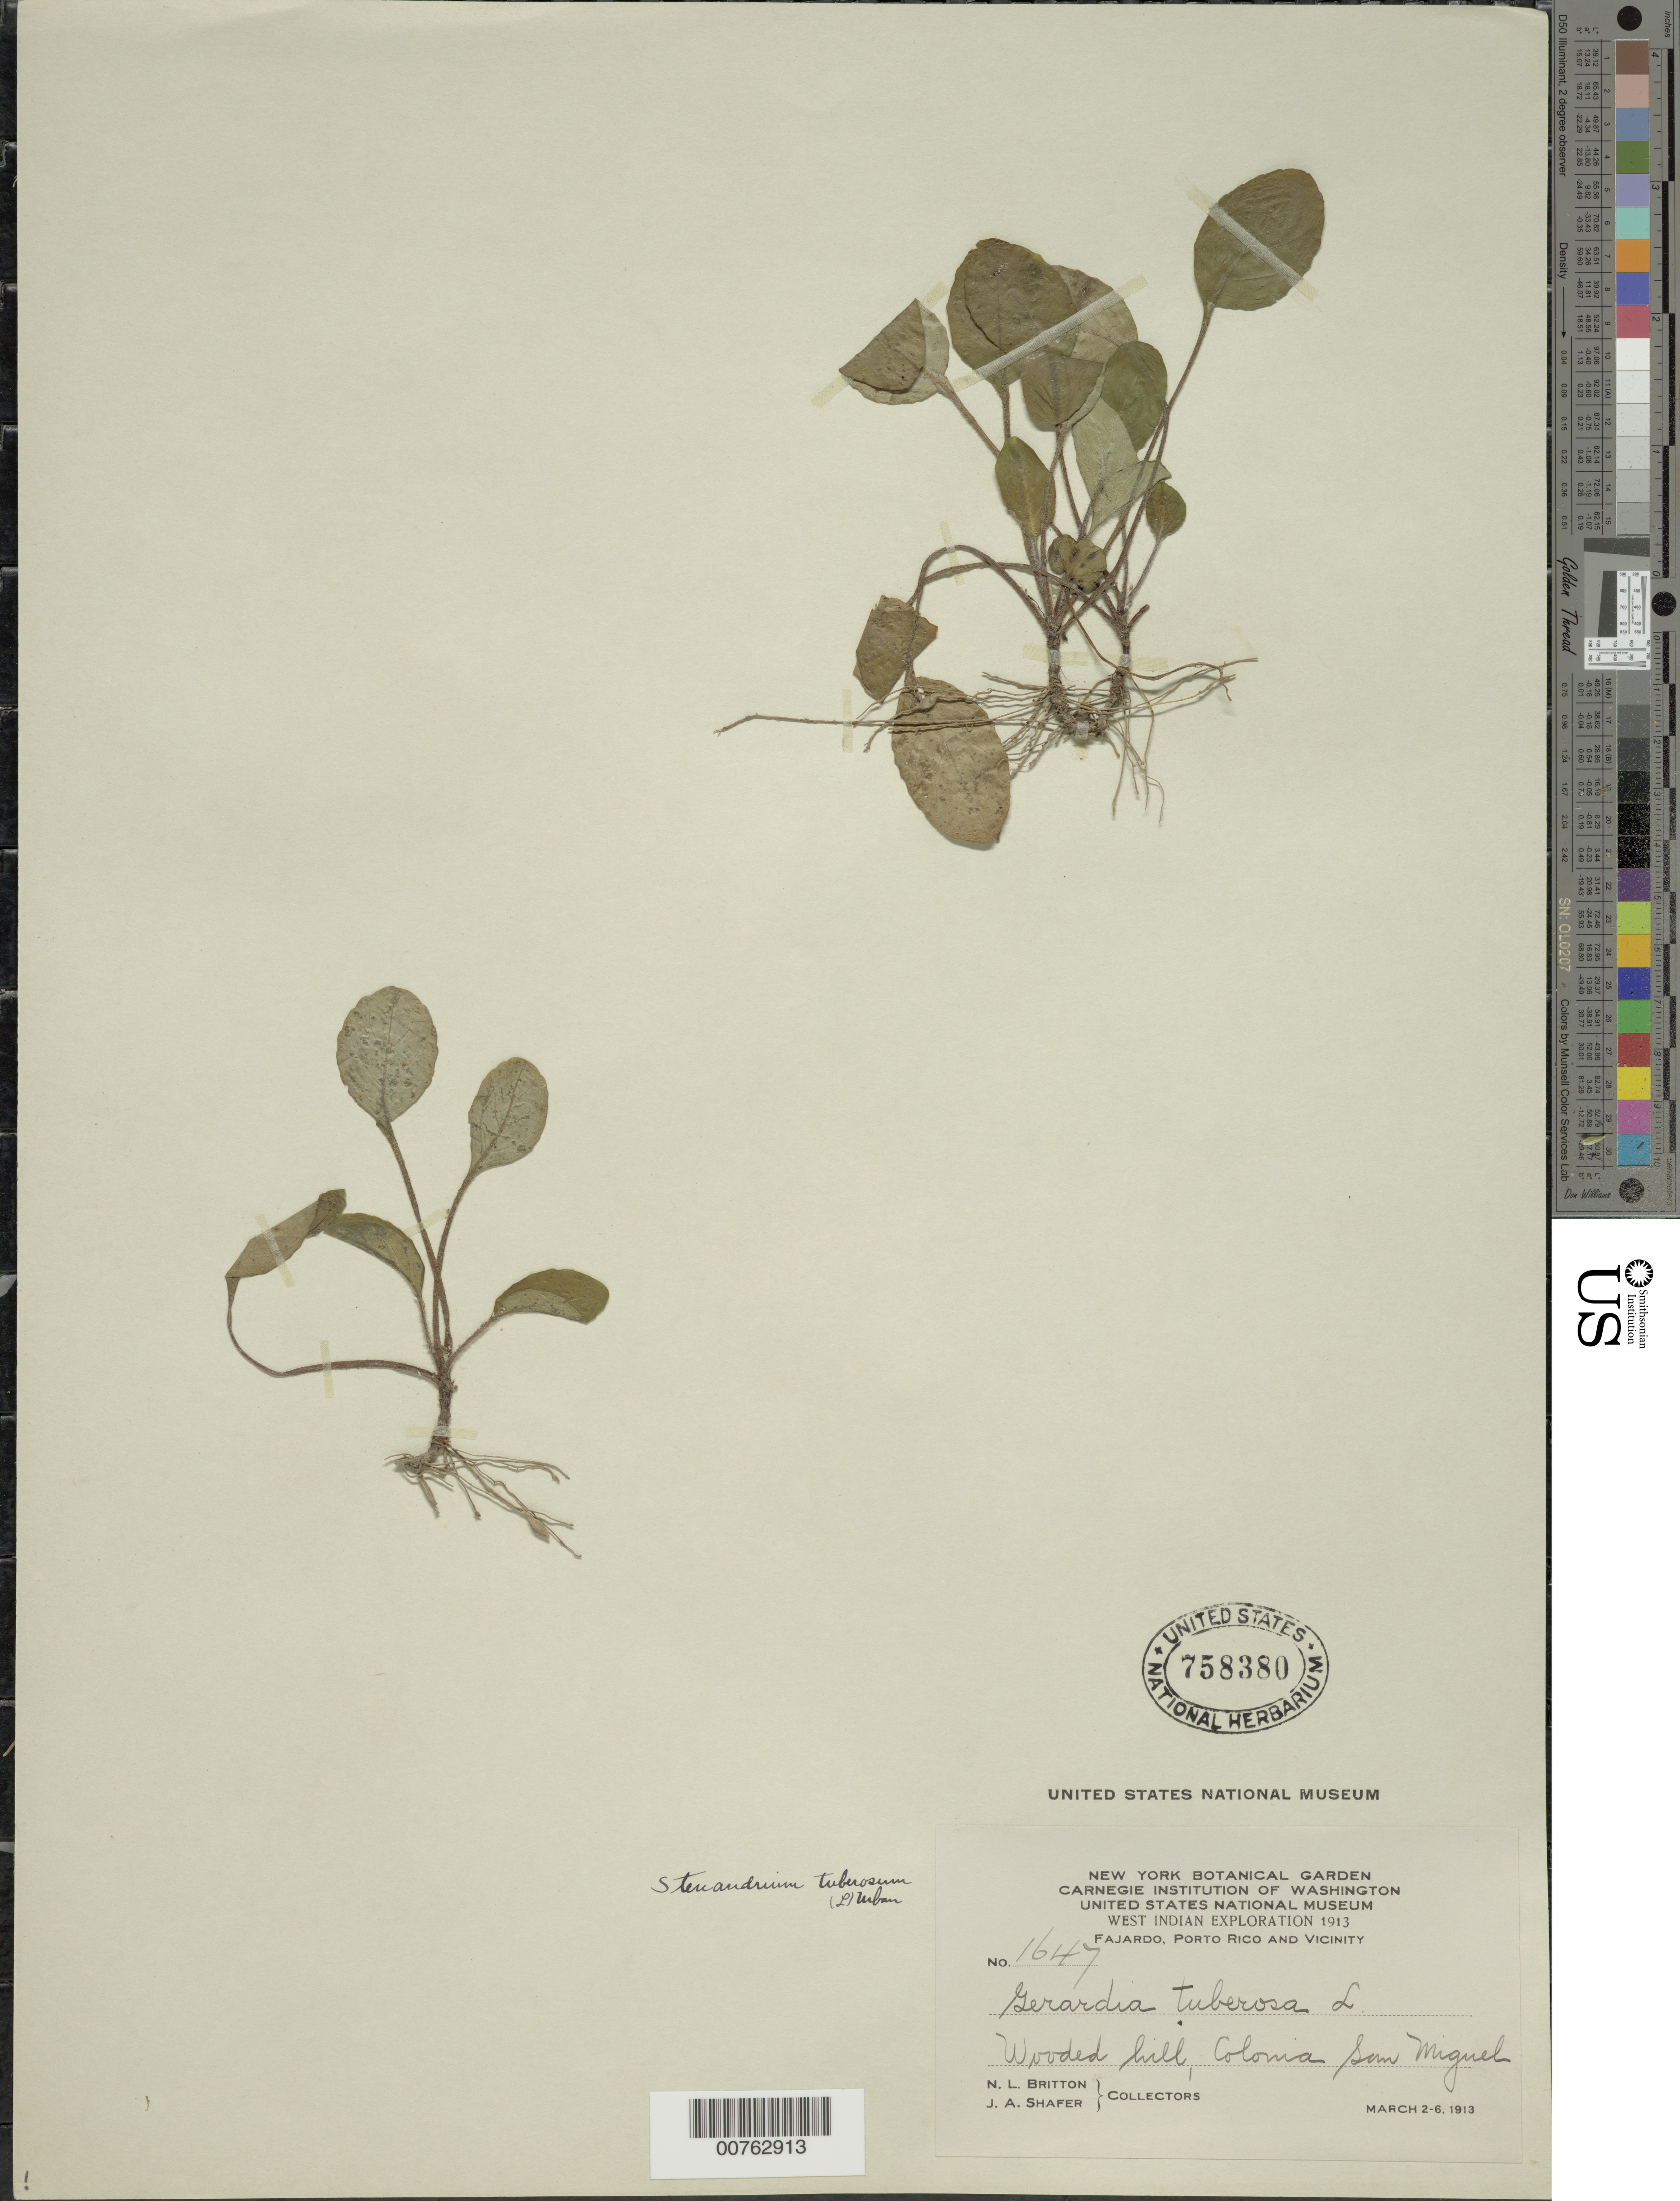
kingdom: Plantae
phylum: Tracheophyta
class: Magnoliopsida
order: Lamiales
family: Acanthaceae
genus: Stenandrium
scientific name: Stenandrium tuberosum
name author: (L.) Urb.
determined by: Acevedo-Rodríguez, P., (BOT), Smithsonian Institution - National Museum of Natural History (UNITED STATES)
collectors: N. Britton & J. A. Shafer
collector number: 1647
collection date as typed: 02 Mar 1913 to 06 Mar 1913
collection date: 1913-03-02/1913-03-06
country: Puerto Rico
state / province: Fajardo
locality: Fajardo, Colonia San Miguel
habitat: Wooded hill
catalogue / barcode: US 758380